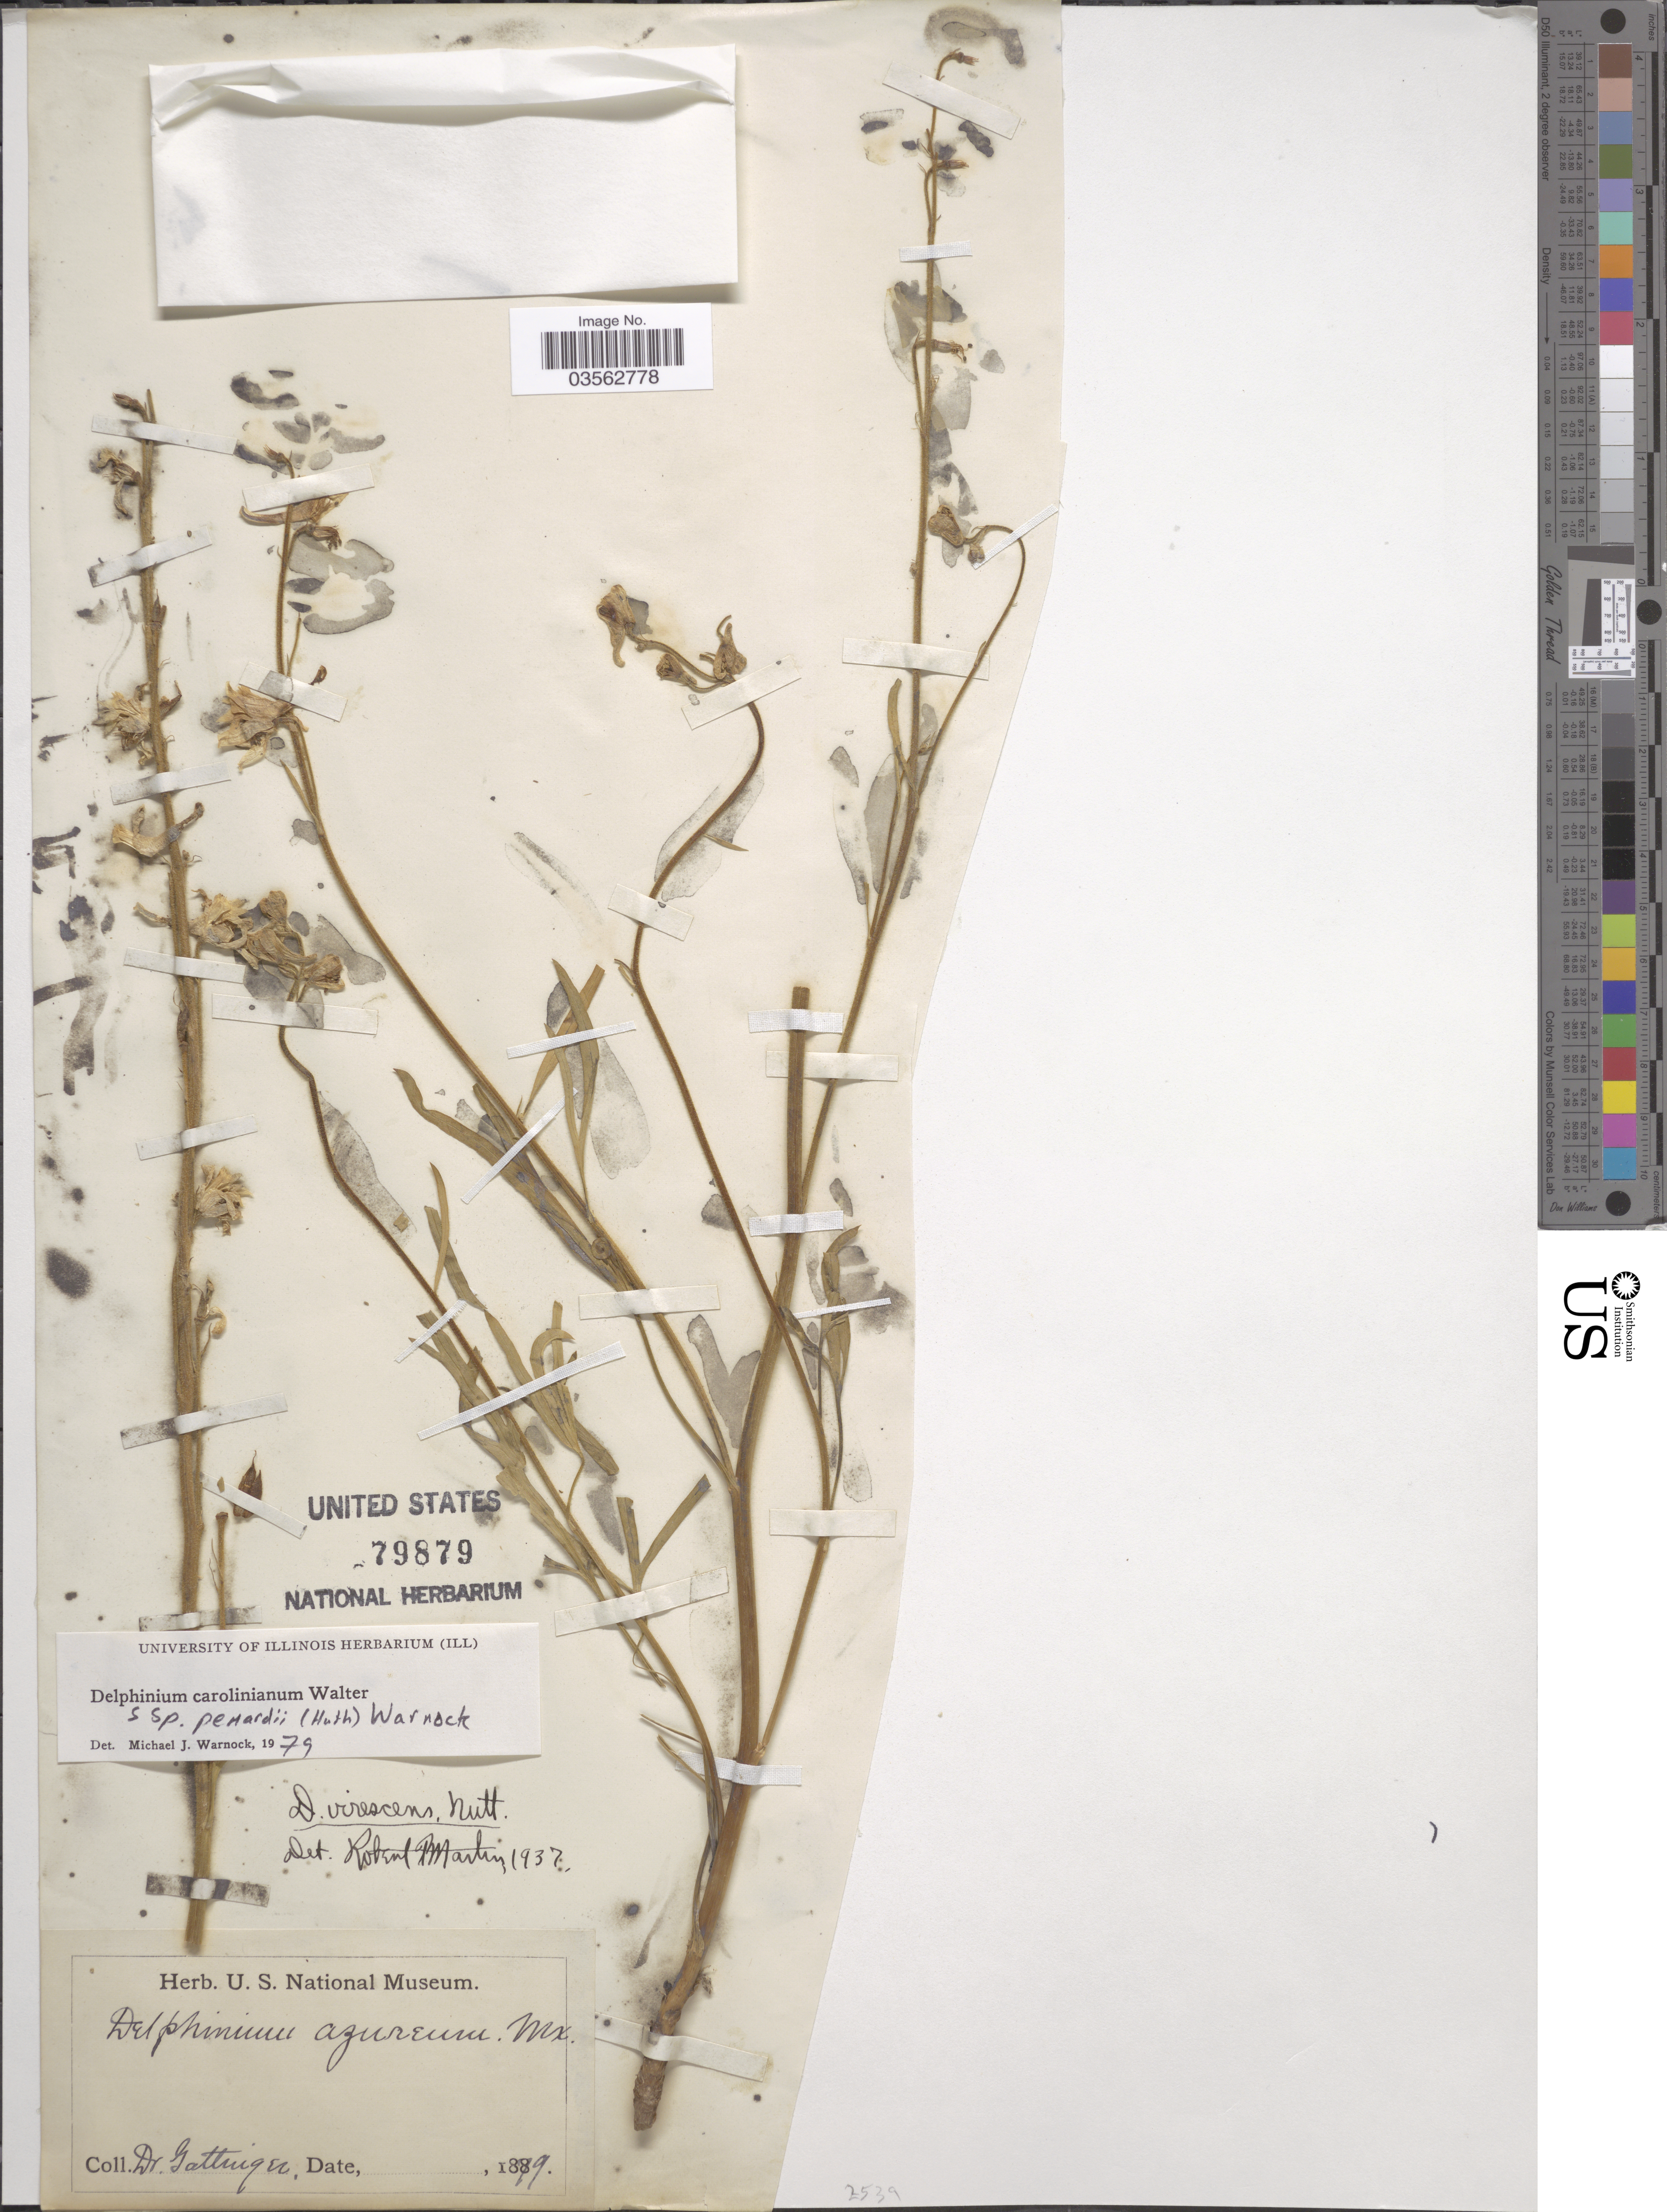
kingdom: Plantae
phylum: Tracheophyta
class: Magnoliopsida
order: Ranunculales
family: Ranunculaceae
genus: Delphinium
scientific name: Delphinium carolinianum subsp. penardii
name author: (Huth) M.J. Warnock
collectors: Gattinger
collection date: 1879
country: United States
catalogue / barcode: US 79879